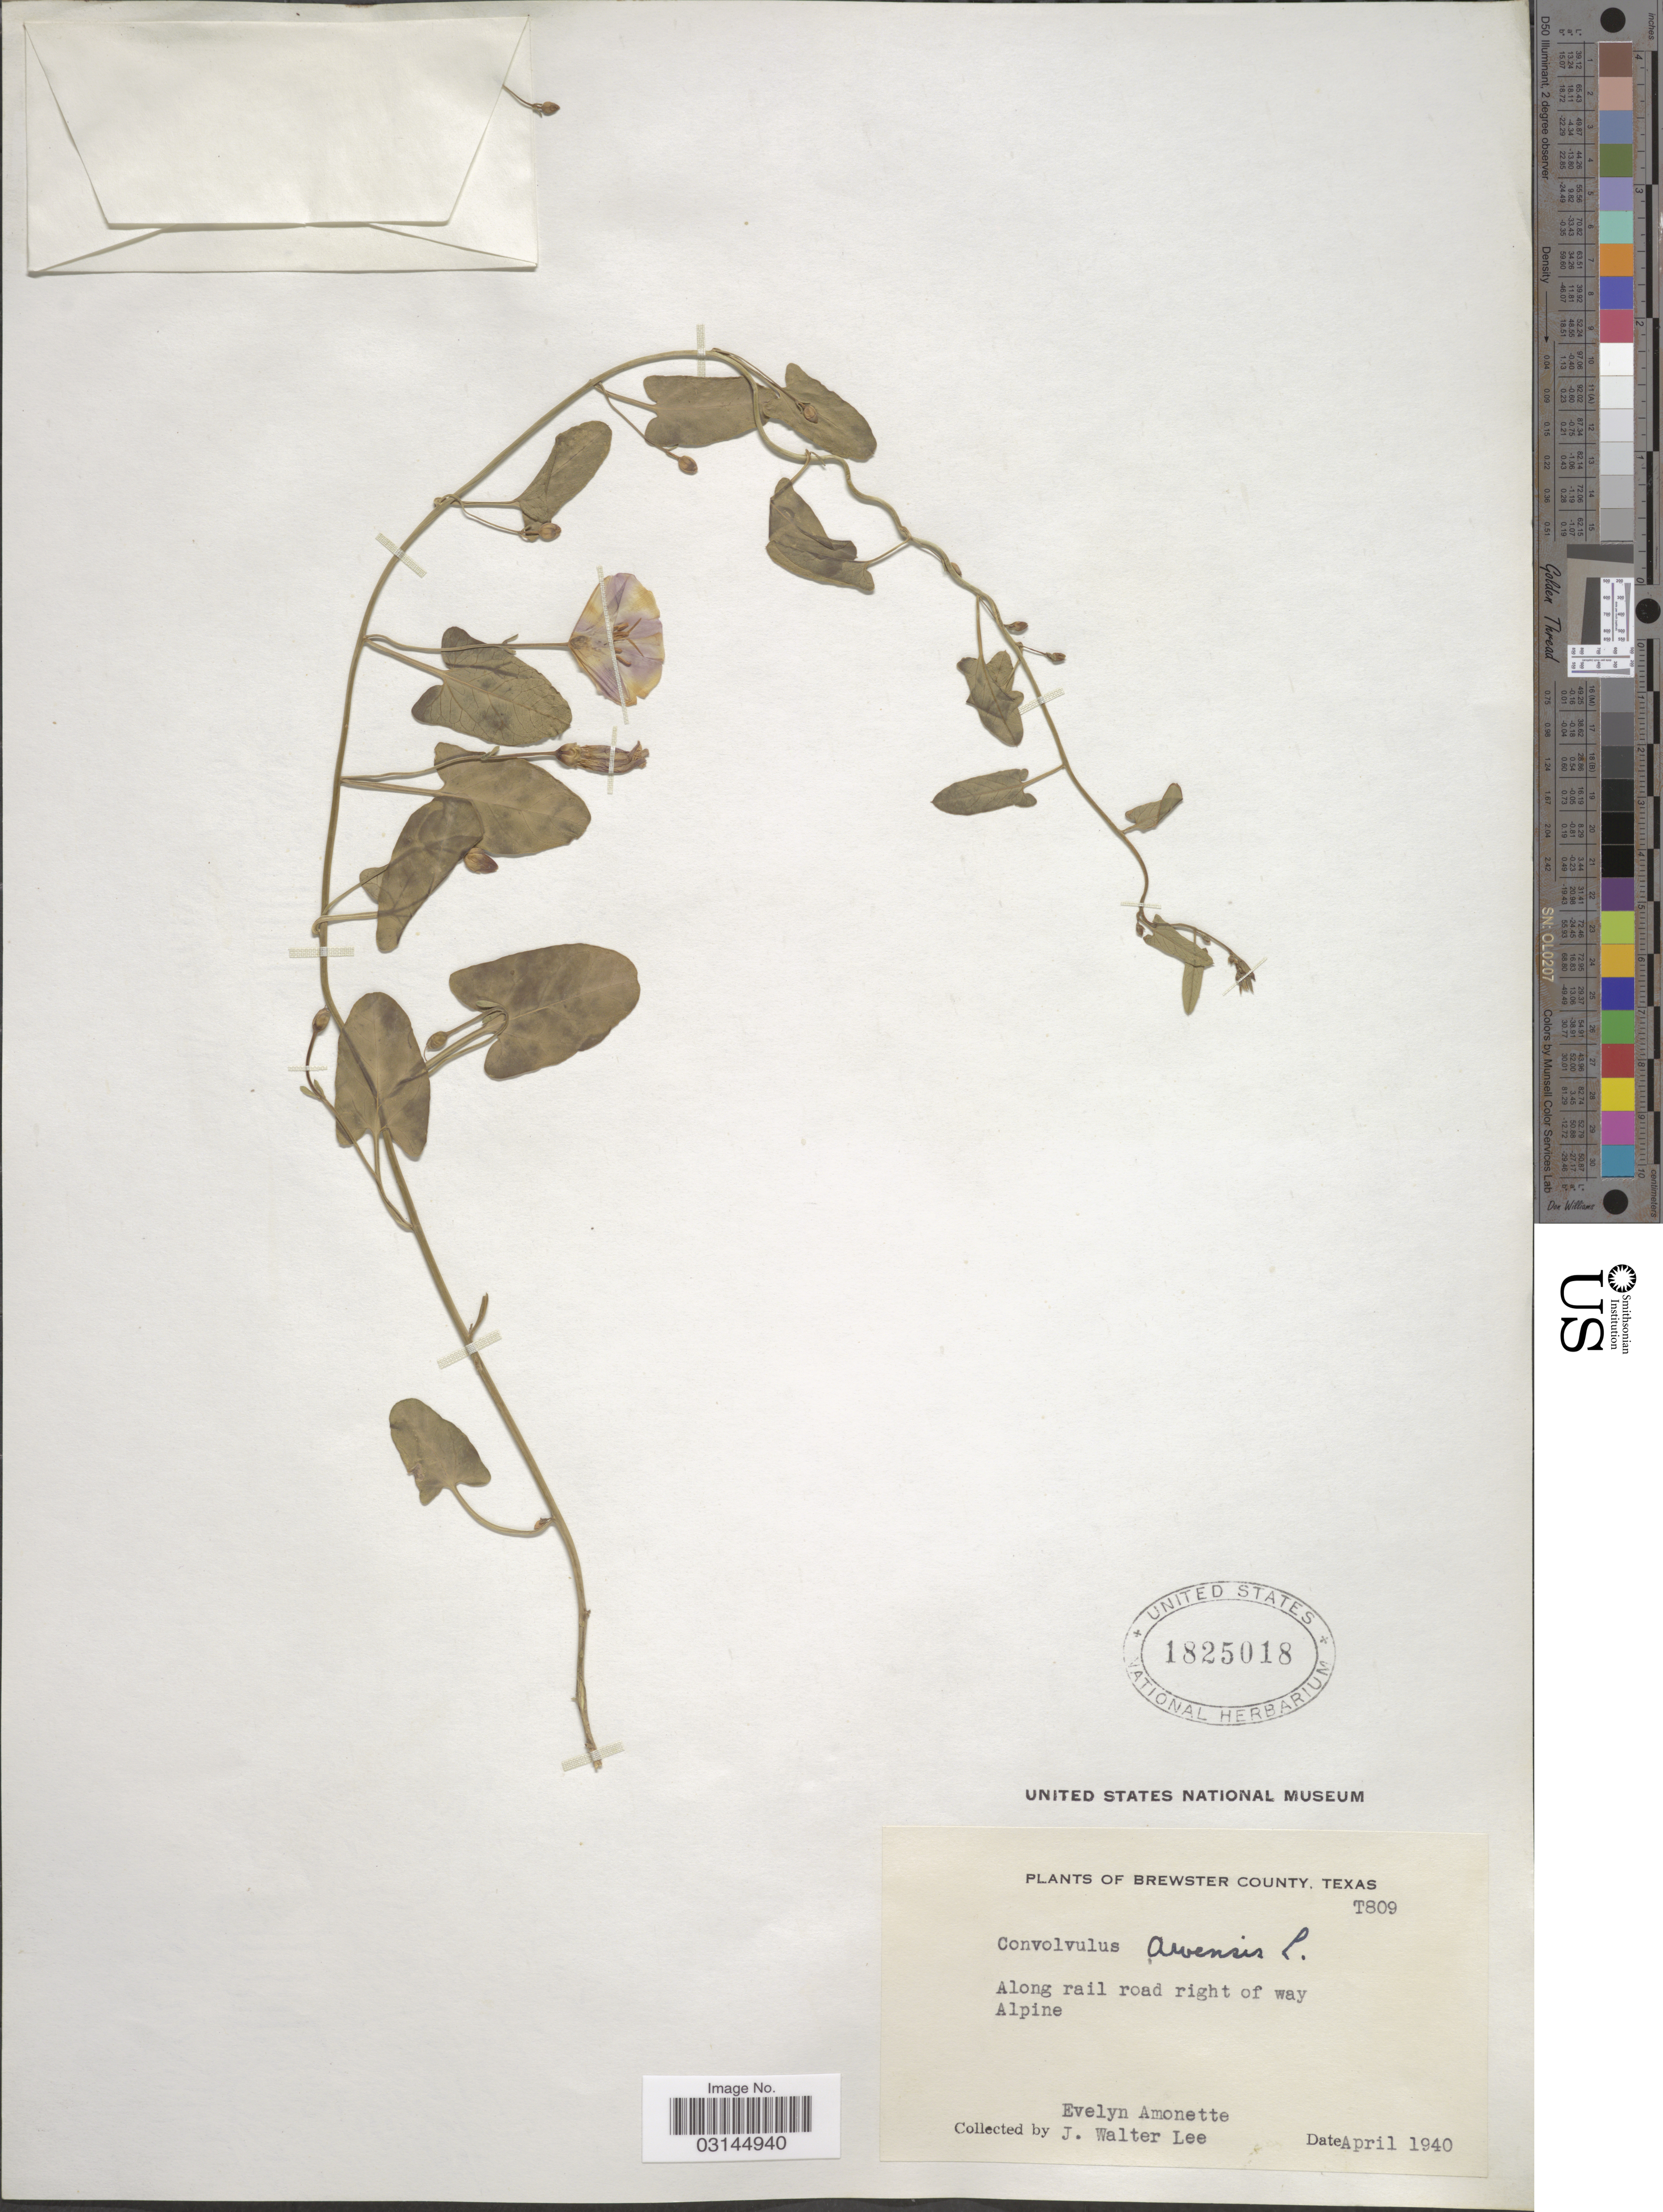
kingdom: Plantae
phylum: Tracheophyta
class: Magnoliopsida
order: Solanales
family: Convolvulaceae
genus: Convolvulus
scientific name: Convolvulus arvensis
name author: L.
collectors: E. Amonette & J. Lee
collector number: T809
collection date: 1940-04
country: United States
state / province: Texas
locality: Brewster County, Along rail road right of way Alpine.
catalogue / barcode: US 1825018